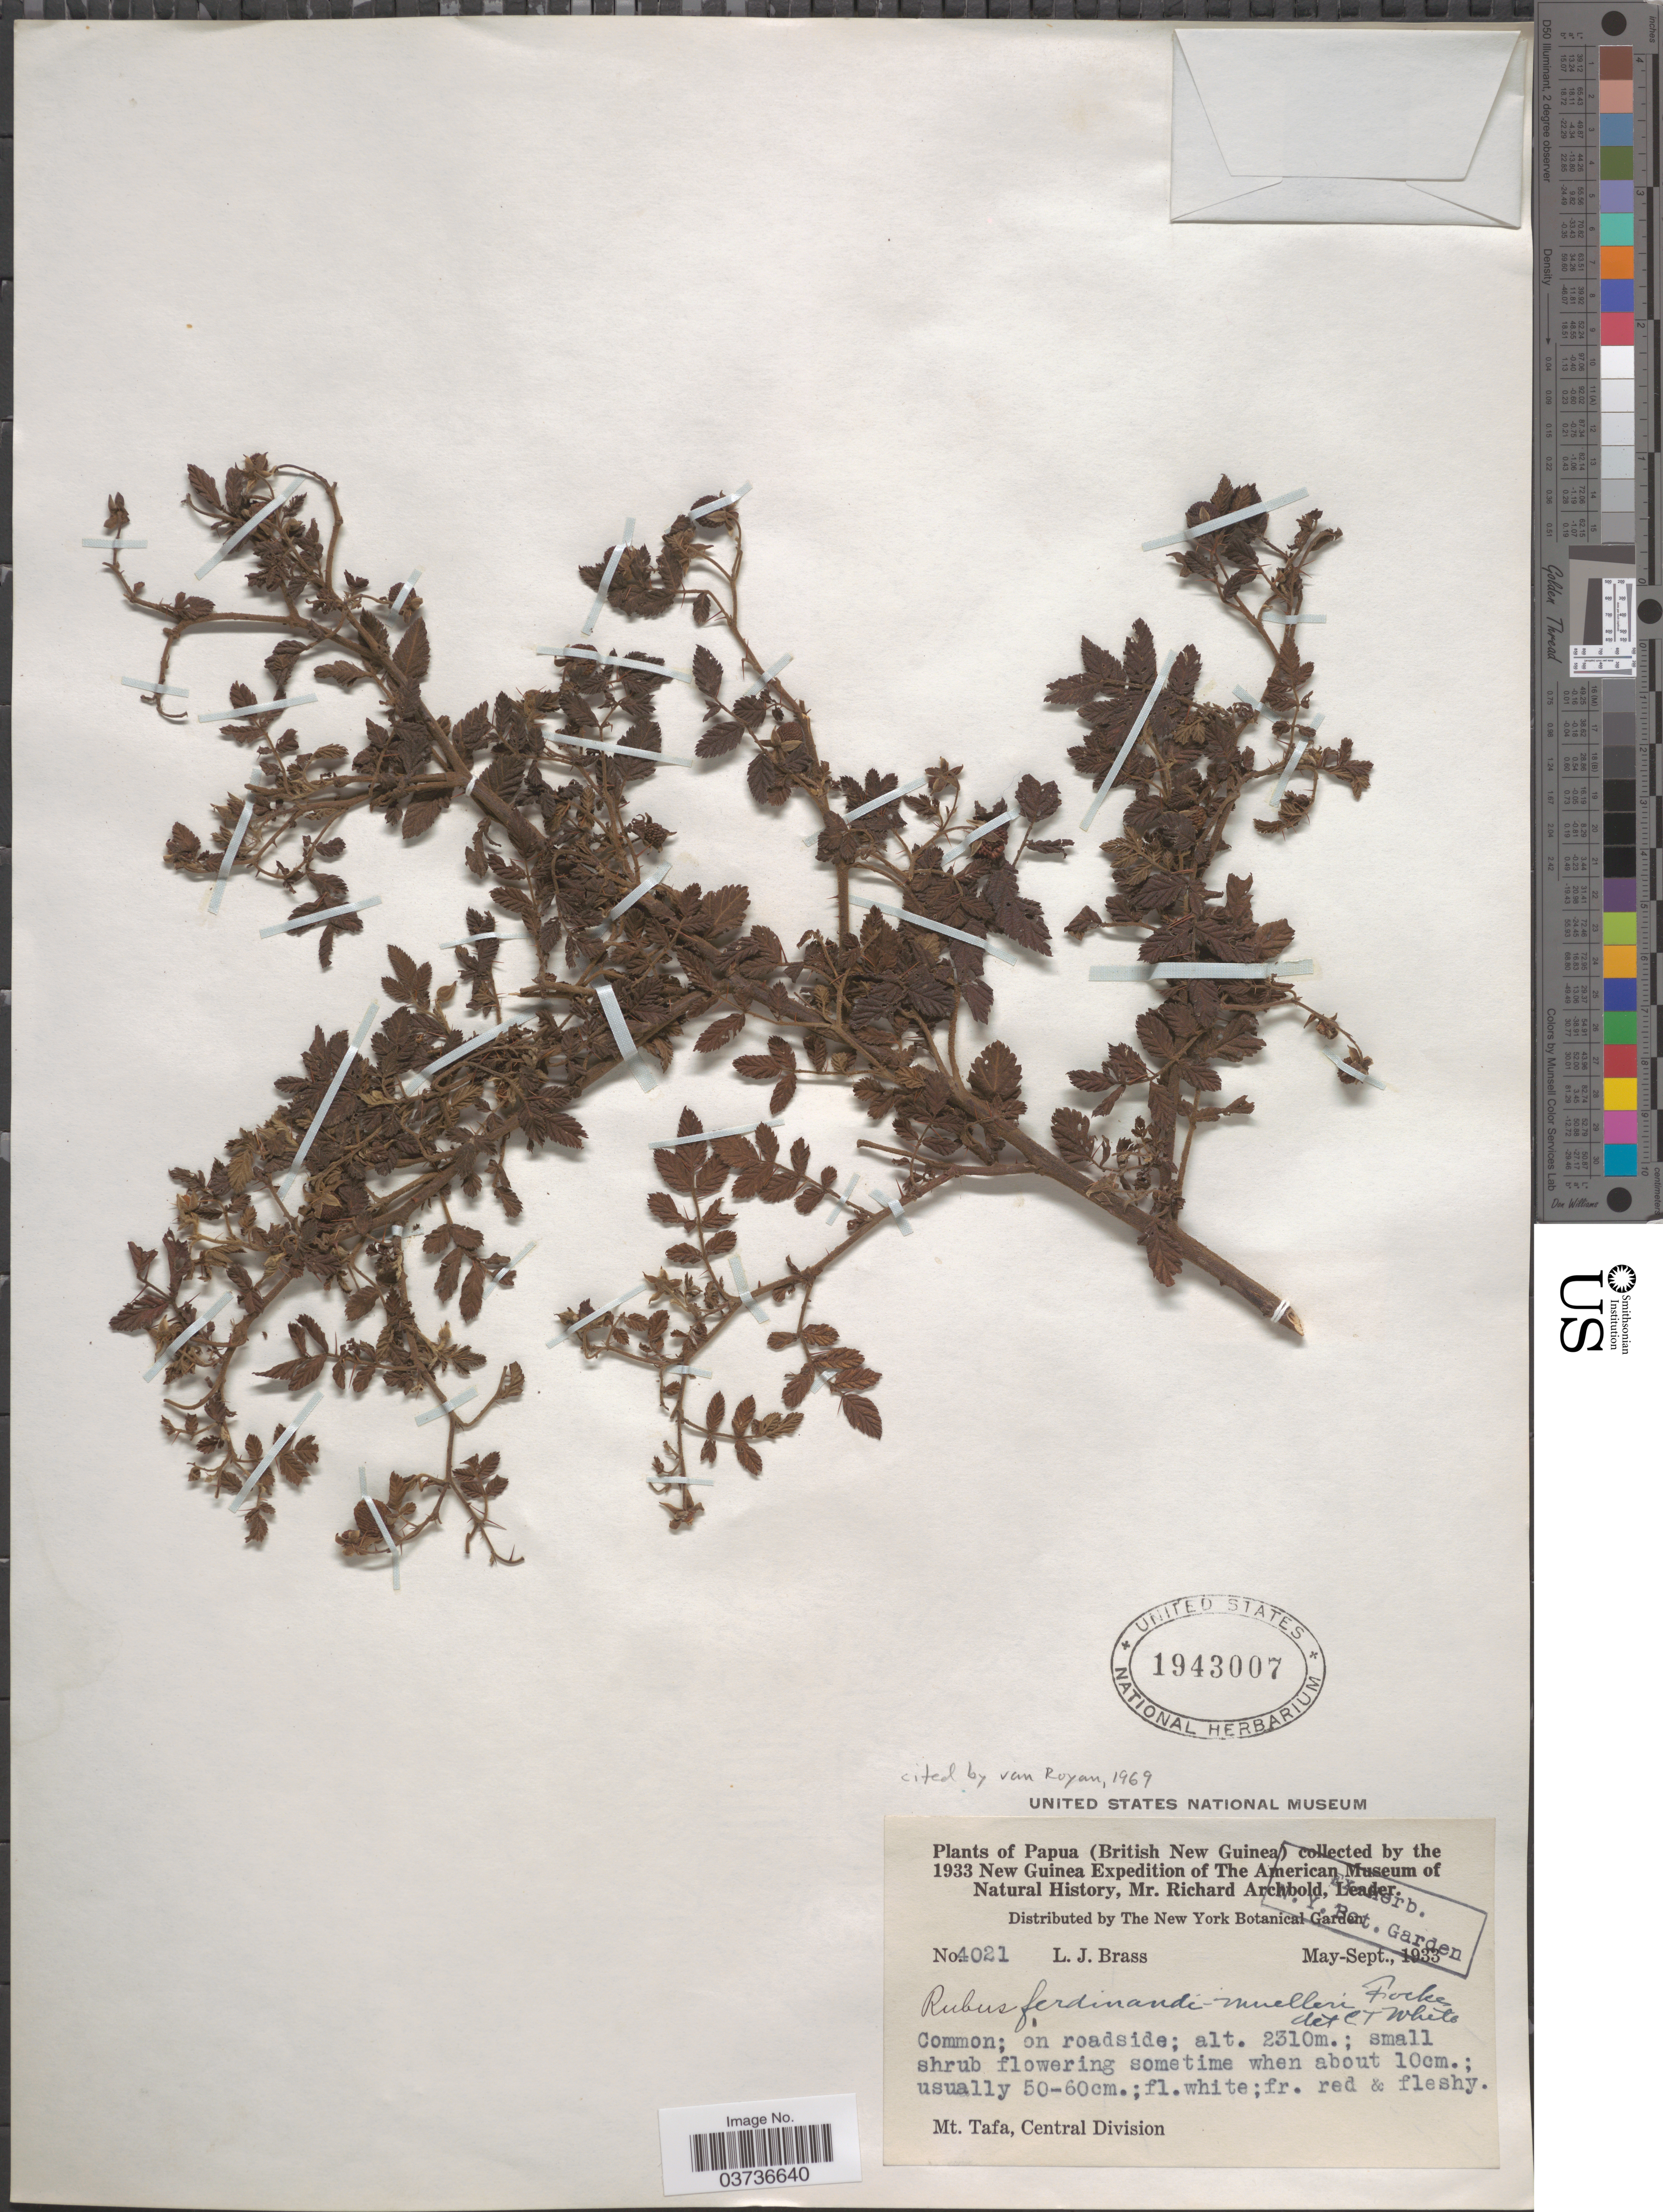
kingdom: Plantae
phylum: Tracheophyta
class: Magnoliopsida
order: Rosales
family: Rosaceae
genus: Rubus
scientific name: Rubus ferdinandi-muelleri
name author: Focke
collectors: L. J. Brass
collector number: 4021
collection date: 1933-05/1933-09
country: Papua New Guinea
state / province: Central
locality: Papua (British New Guinea). Mt. Tafa, Central Division.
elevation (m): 2310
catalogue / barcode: US 1943007